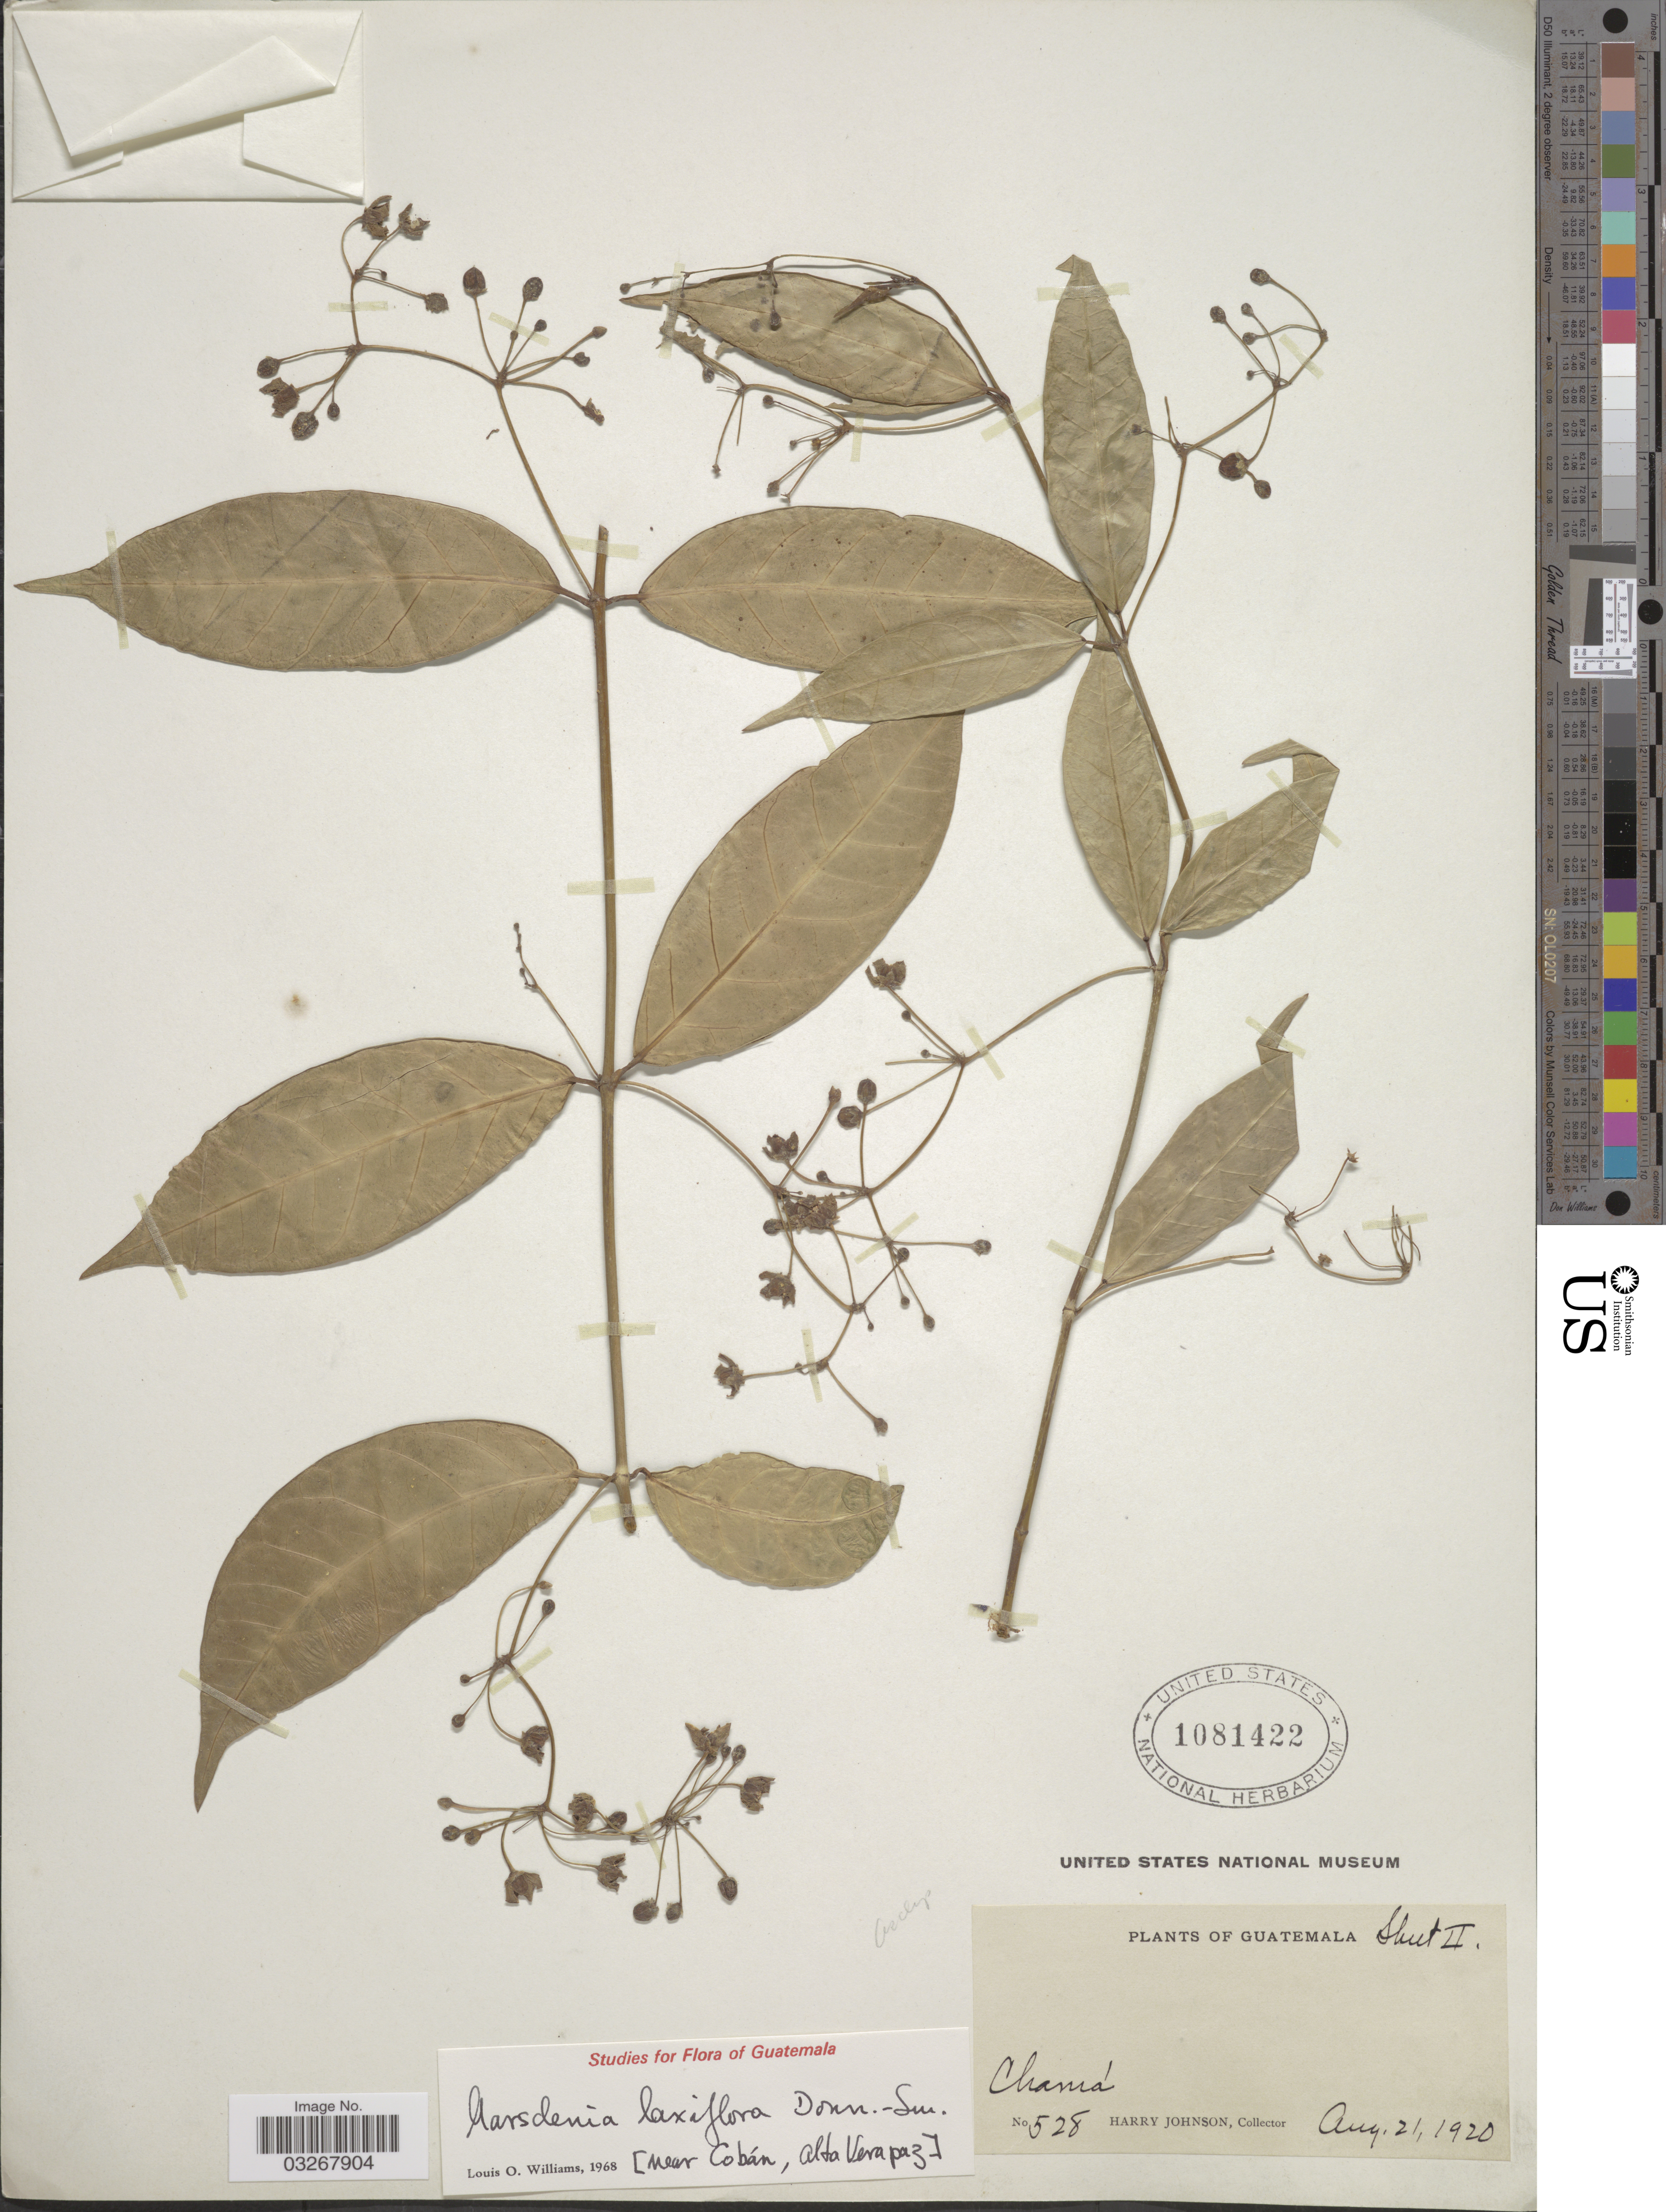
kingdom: Plantae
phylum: Tracheophyta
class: Magnoliopsida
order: Gentianales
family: Apocynaceae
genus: Marsdenia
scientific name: Marsdenia laxiflora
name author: Donn. Sm.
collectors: H. Johnson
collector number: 528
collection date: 1920-08-21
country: Guatemala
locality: Chamá.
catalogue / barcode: US 1081422